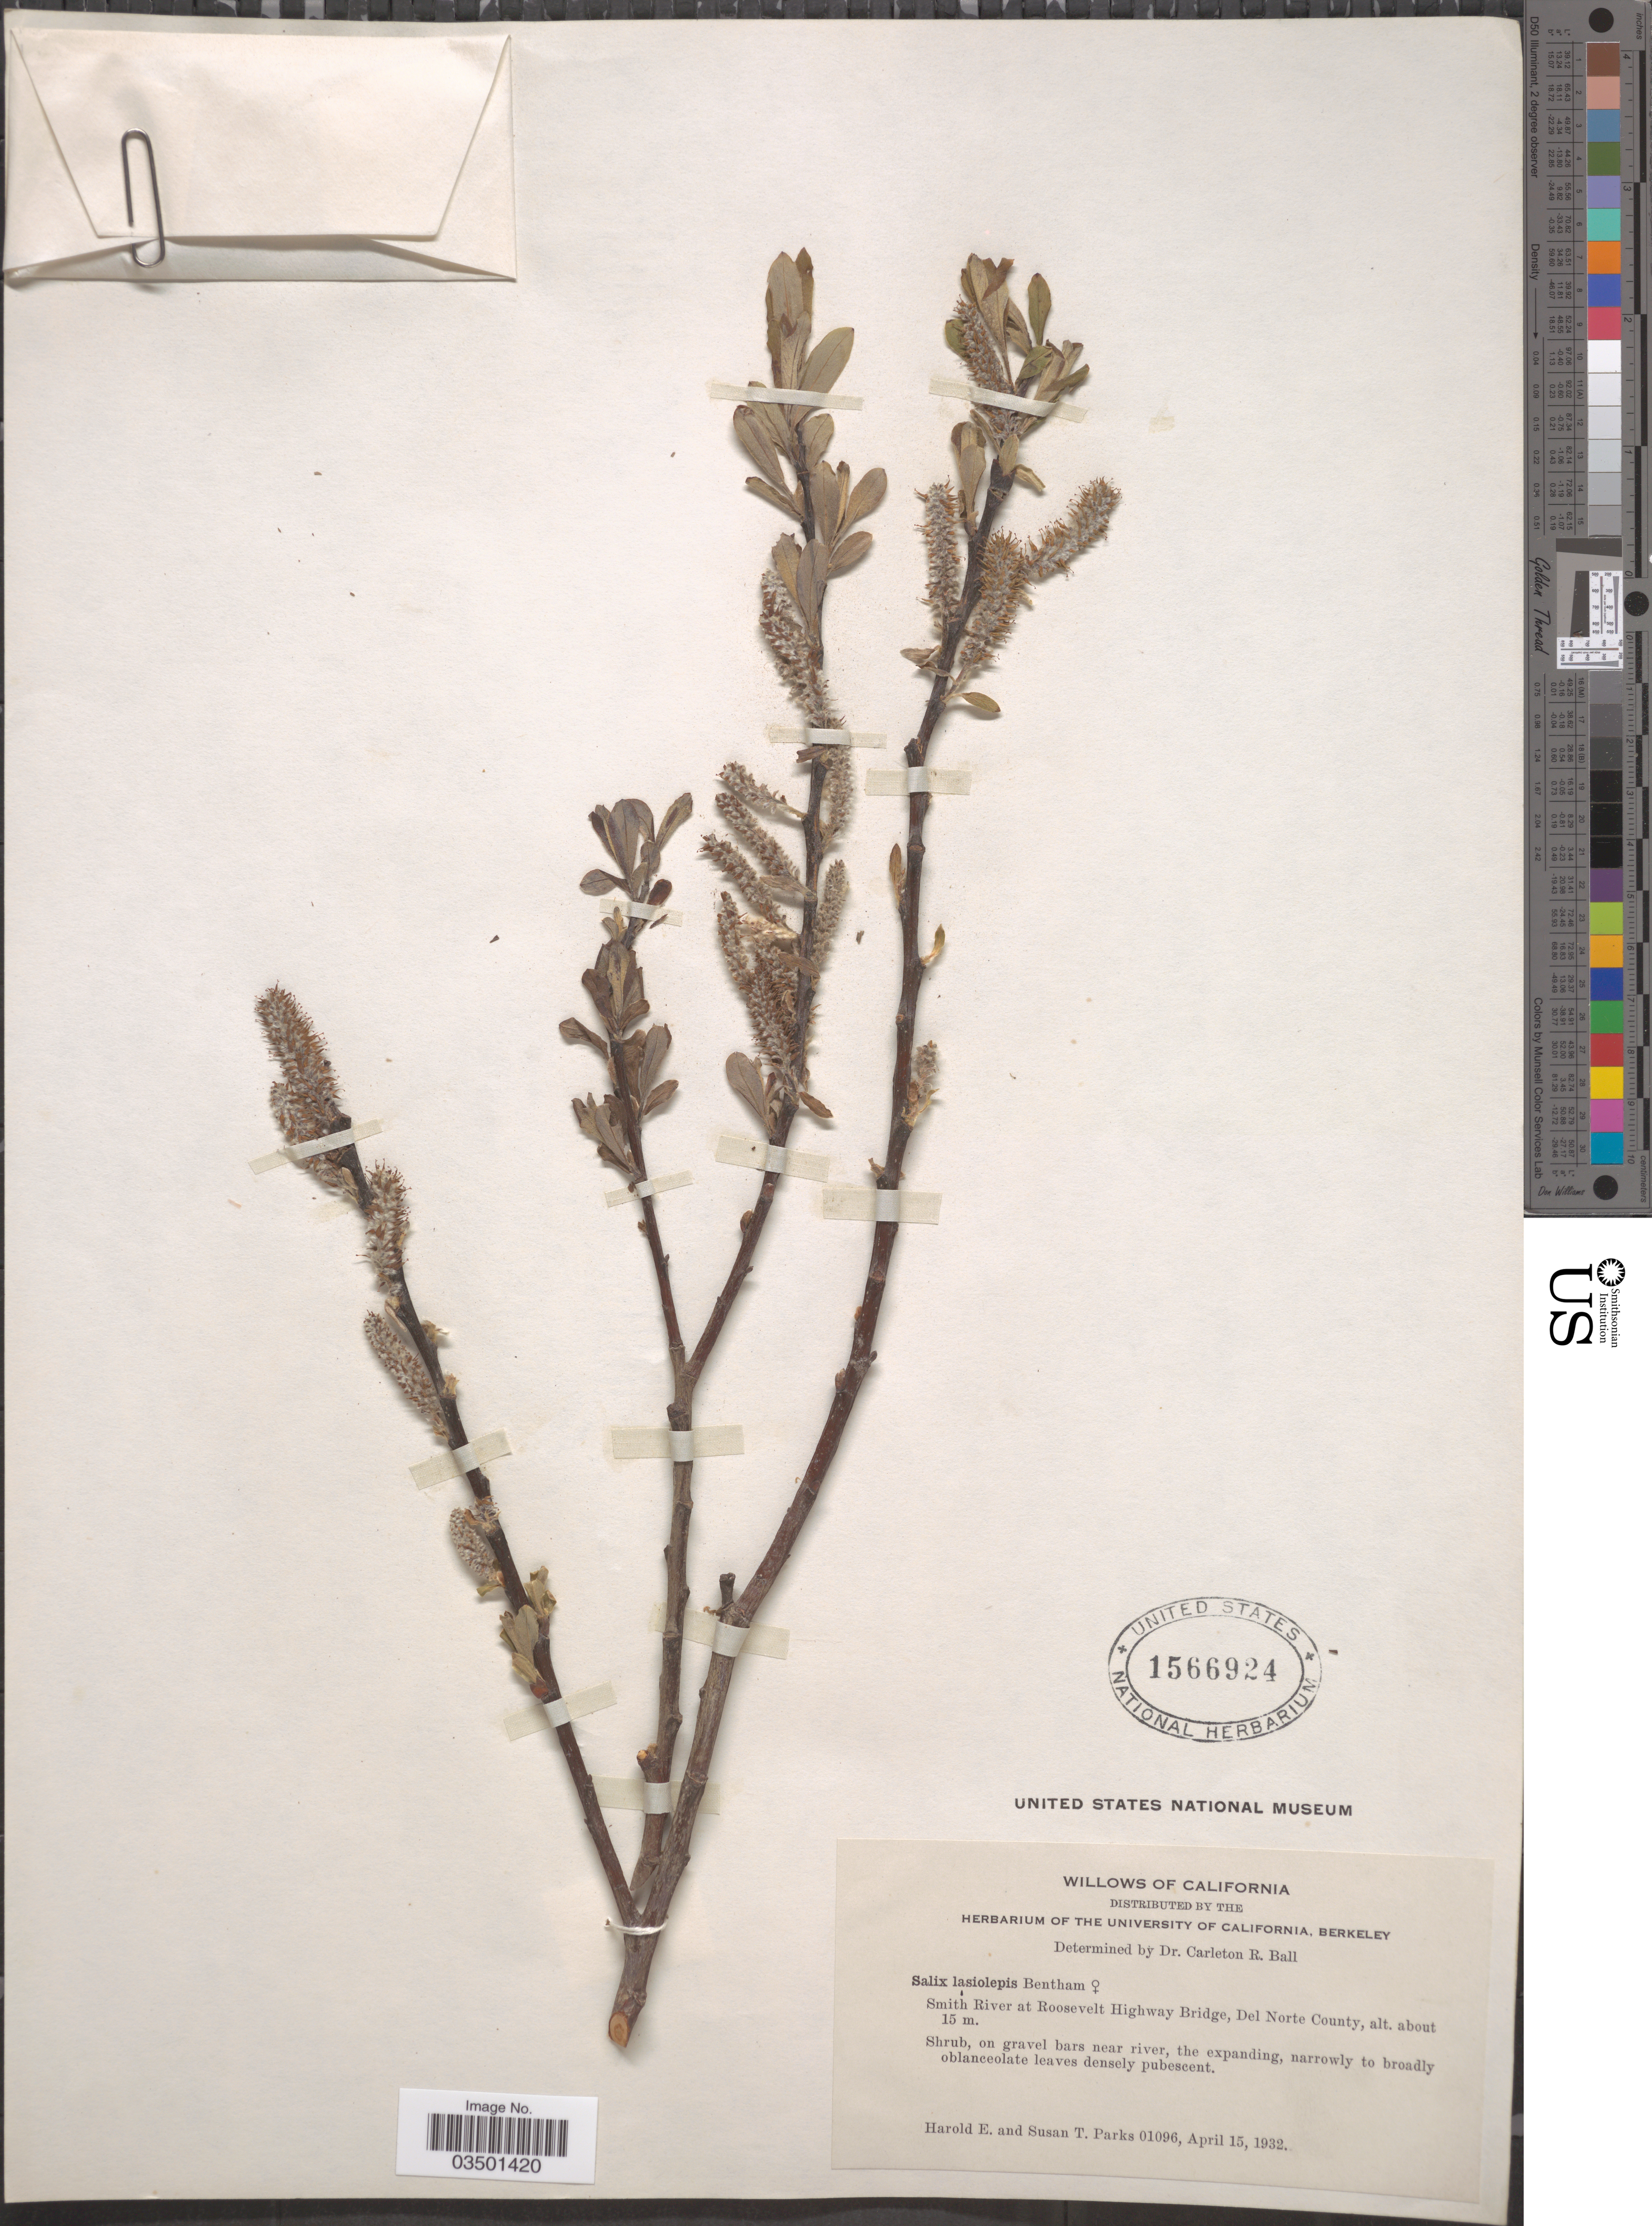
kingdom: Plantae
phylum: Tracheophyta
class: Magnoliopsida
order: Malpighiales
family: Salicaceae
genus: Salix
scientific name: Salix lasiolepis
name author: Benth.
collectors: H. E. Parks & S. Parks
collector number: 01096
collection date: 1932-04-15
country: United States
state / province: California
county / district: Del Norte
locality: Smith River at Roosevelt Highway Bridge, Del Norte County.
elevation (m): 15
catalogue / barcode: US 1566924